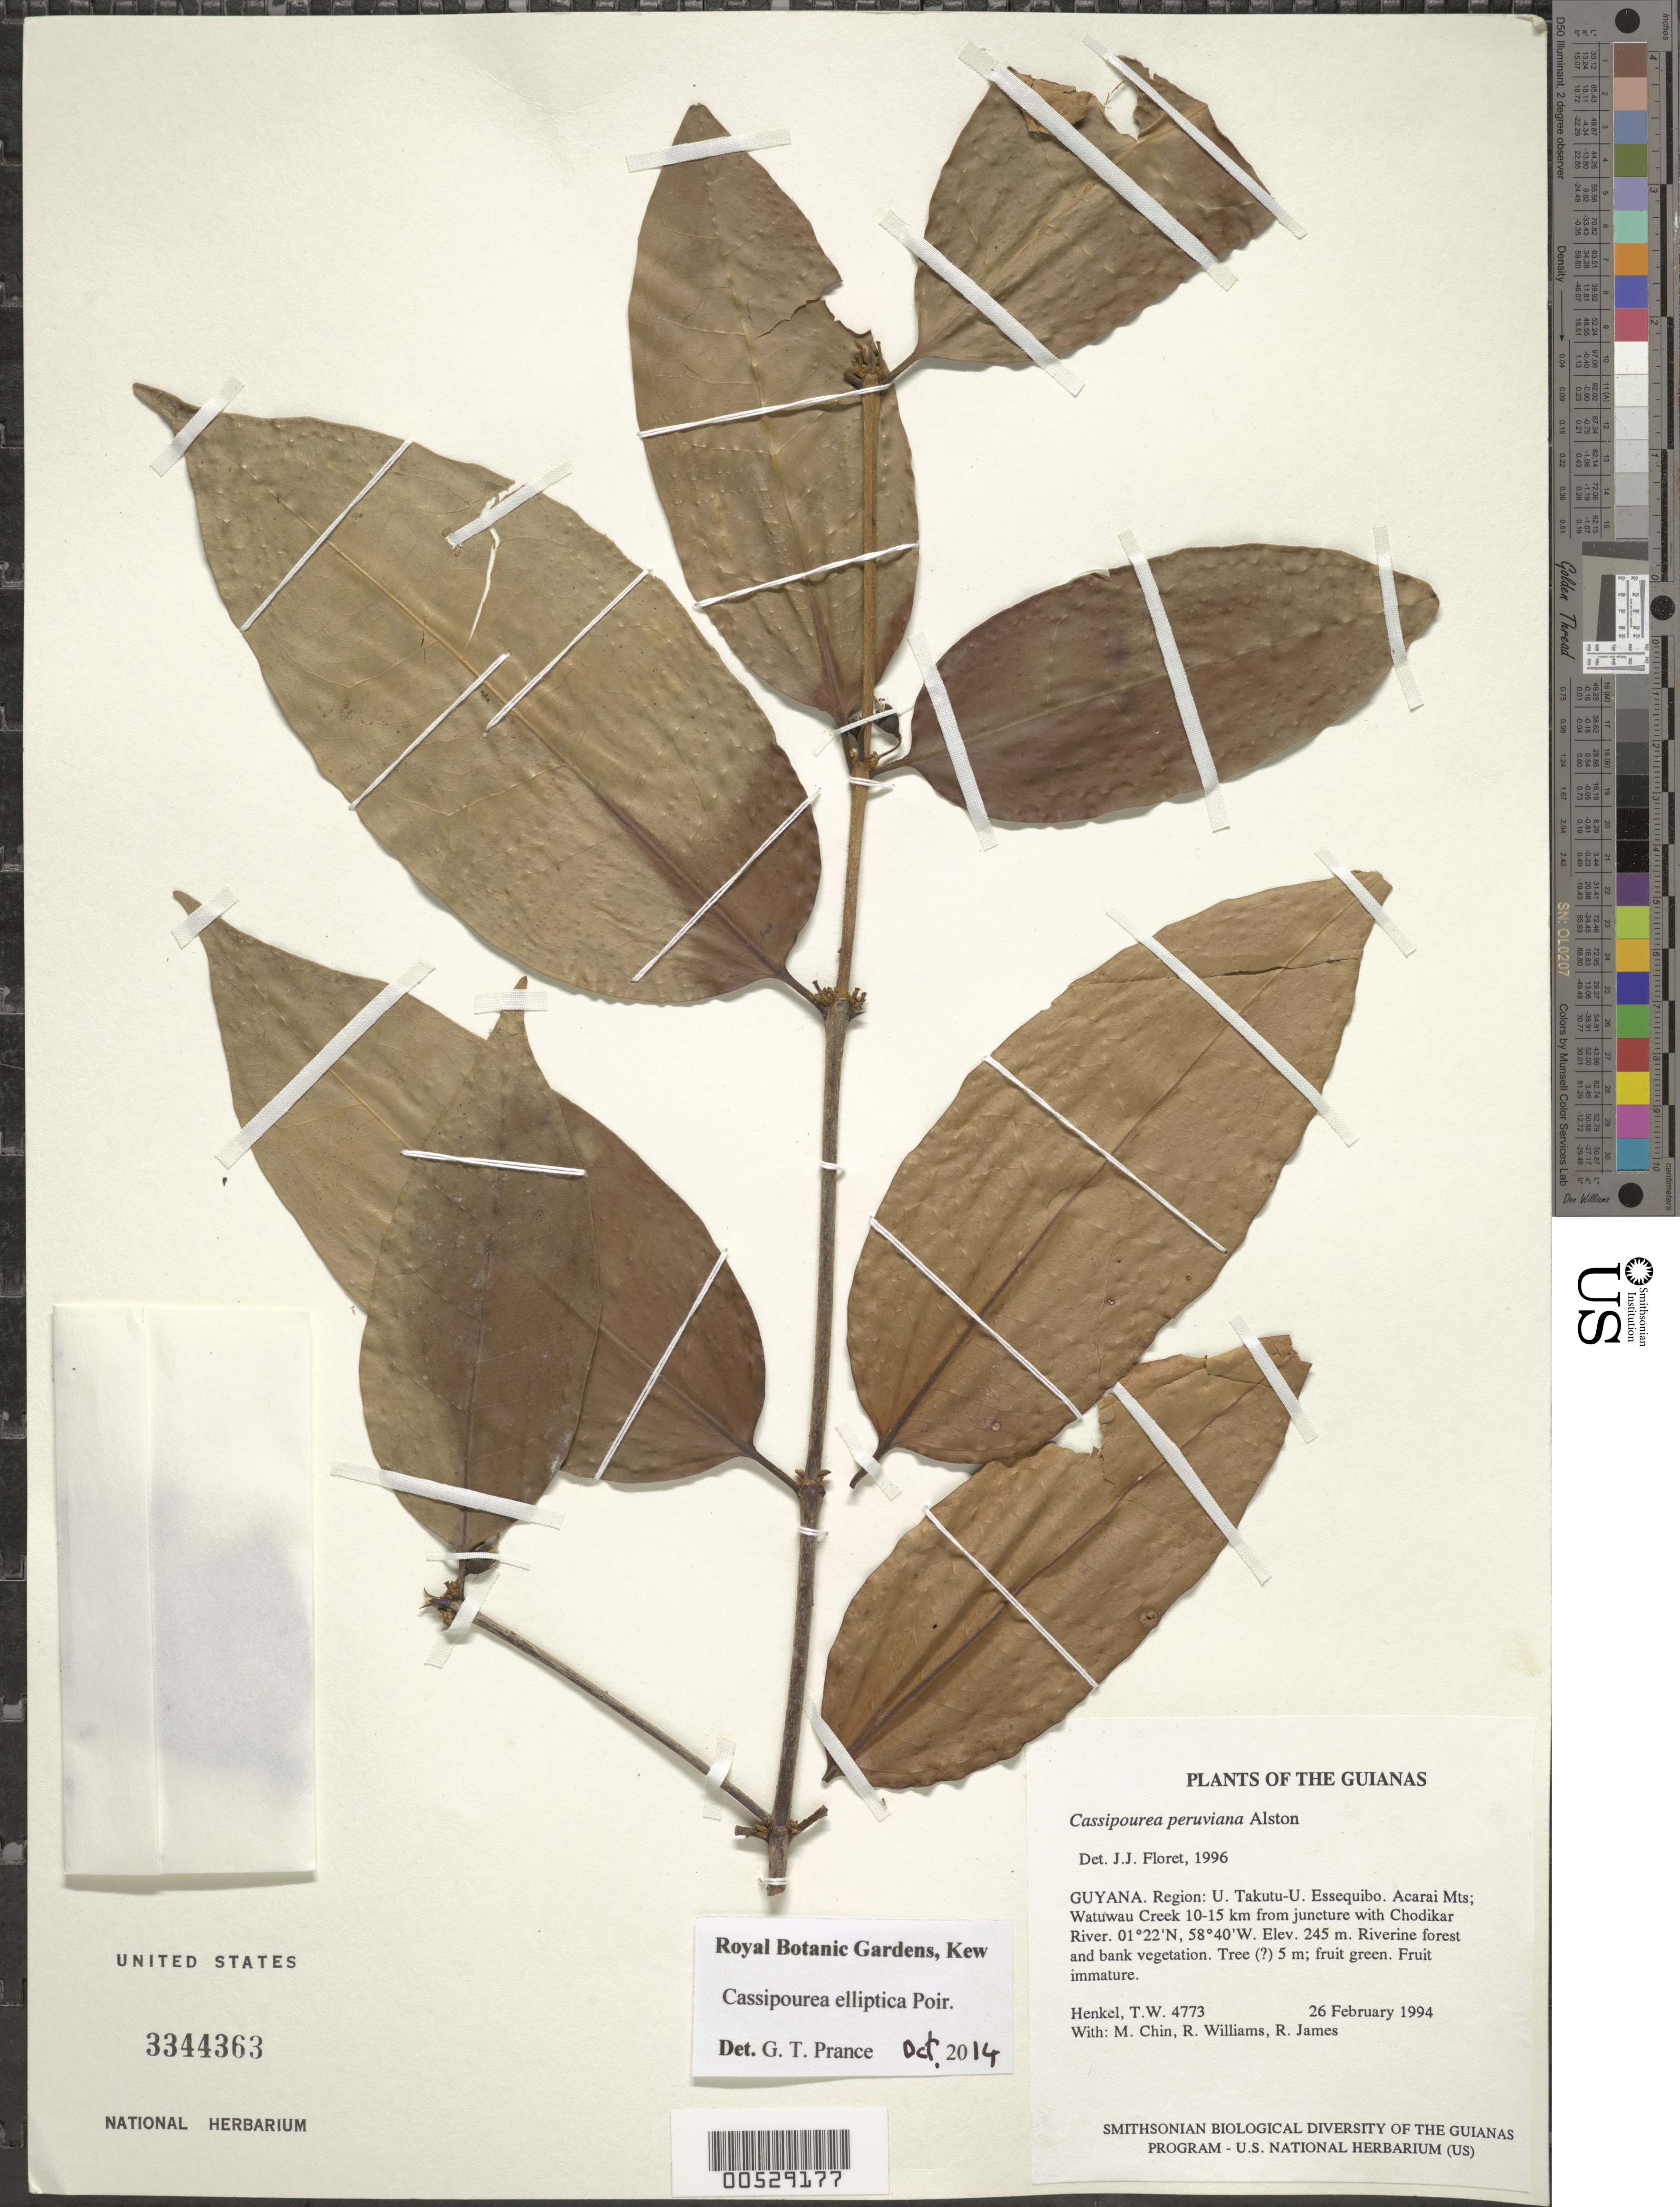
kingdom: Plantae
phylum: Tracheophyta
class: Magnoliopsida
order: Malpighiales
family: Rhizophoraceae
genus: Cassipourea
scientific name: Cassipourea elliptica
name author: (Sw.) Poir.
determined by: Prance, G. T.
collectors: T. Henkel, M. Chin, R. Williams & R. James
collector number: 4773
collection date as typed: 26 February 1994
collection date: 1994-02-26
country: Guyana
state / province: U. Takutu-U. Essequibo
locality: Acarai Mts; Watuwau Creek 10-15 km from juncture with Chodikar River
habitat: Riverine forest and bank vegetation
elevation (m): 245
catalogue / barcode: US 3344363